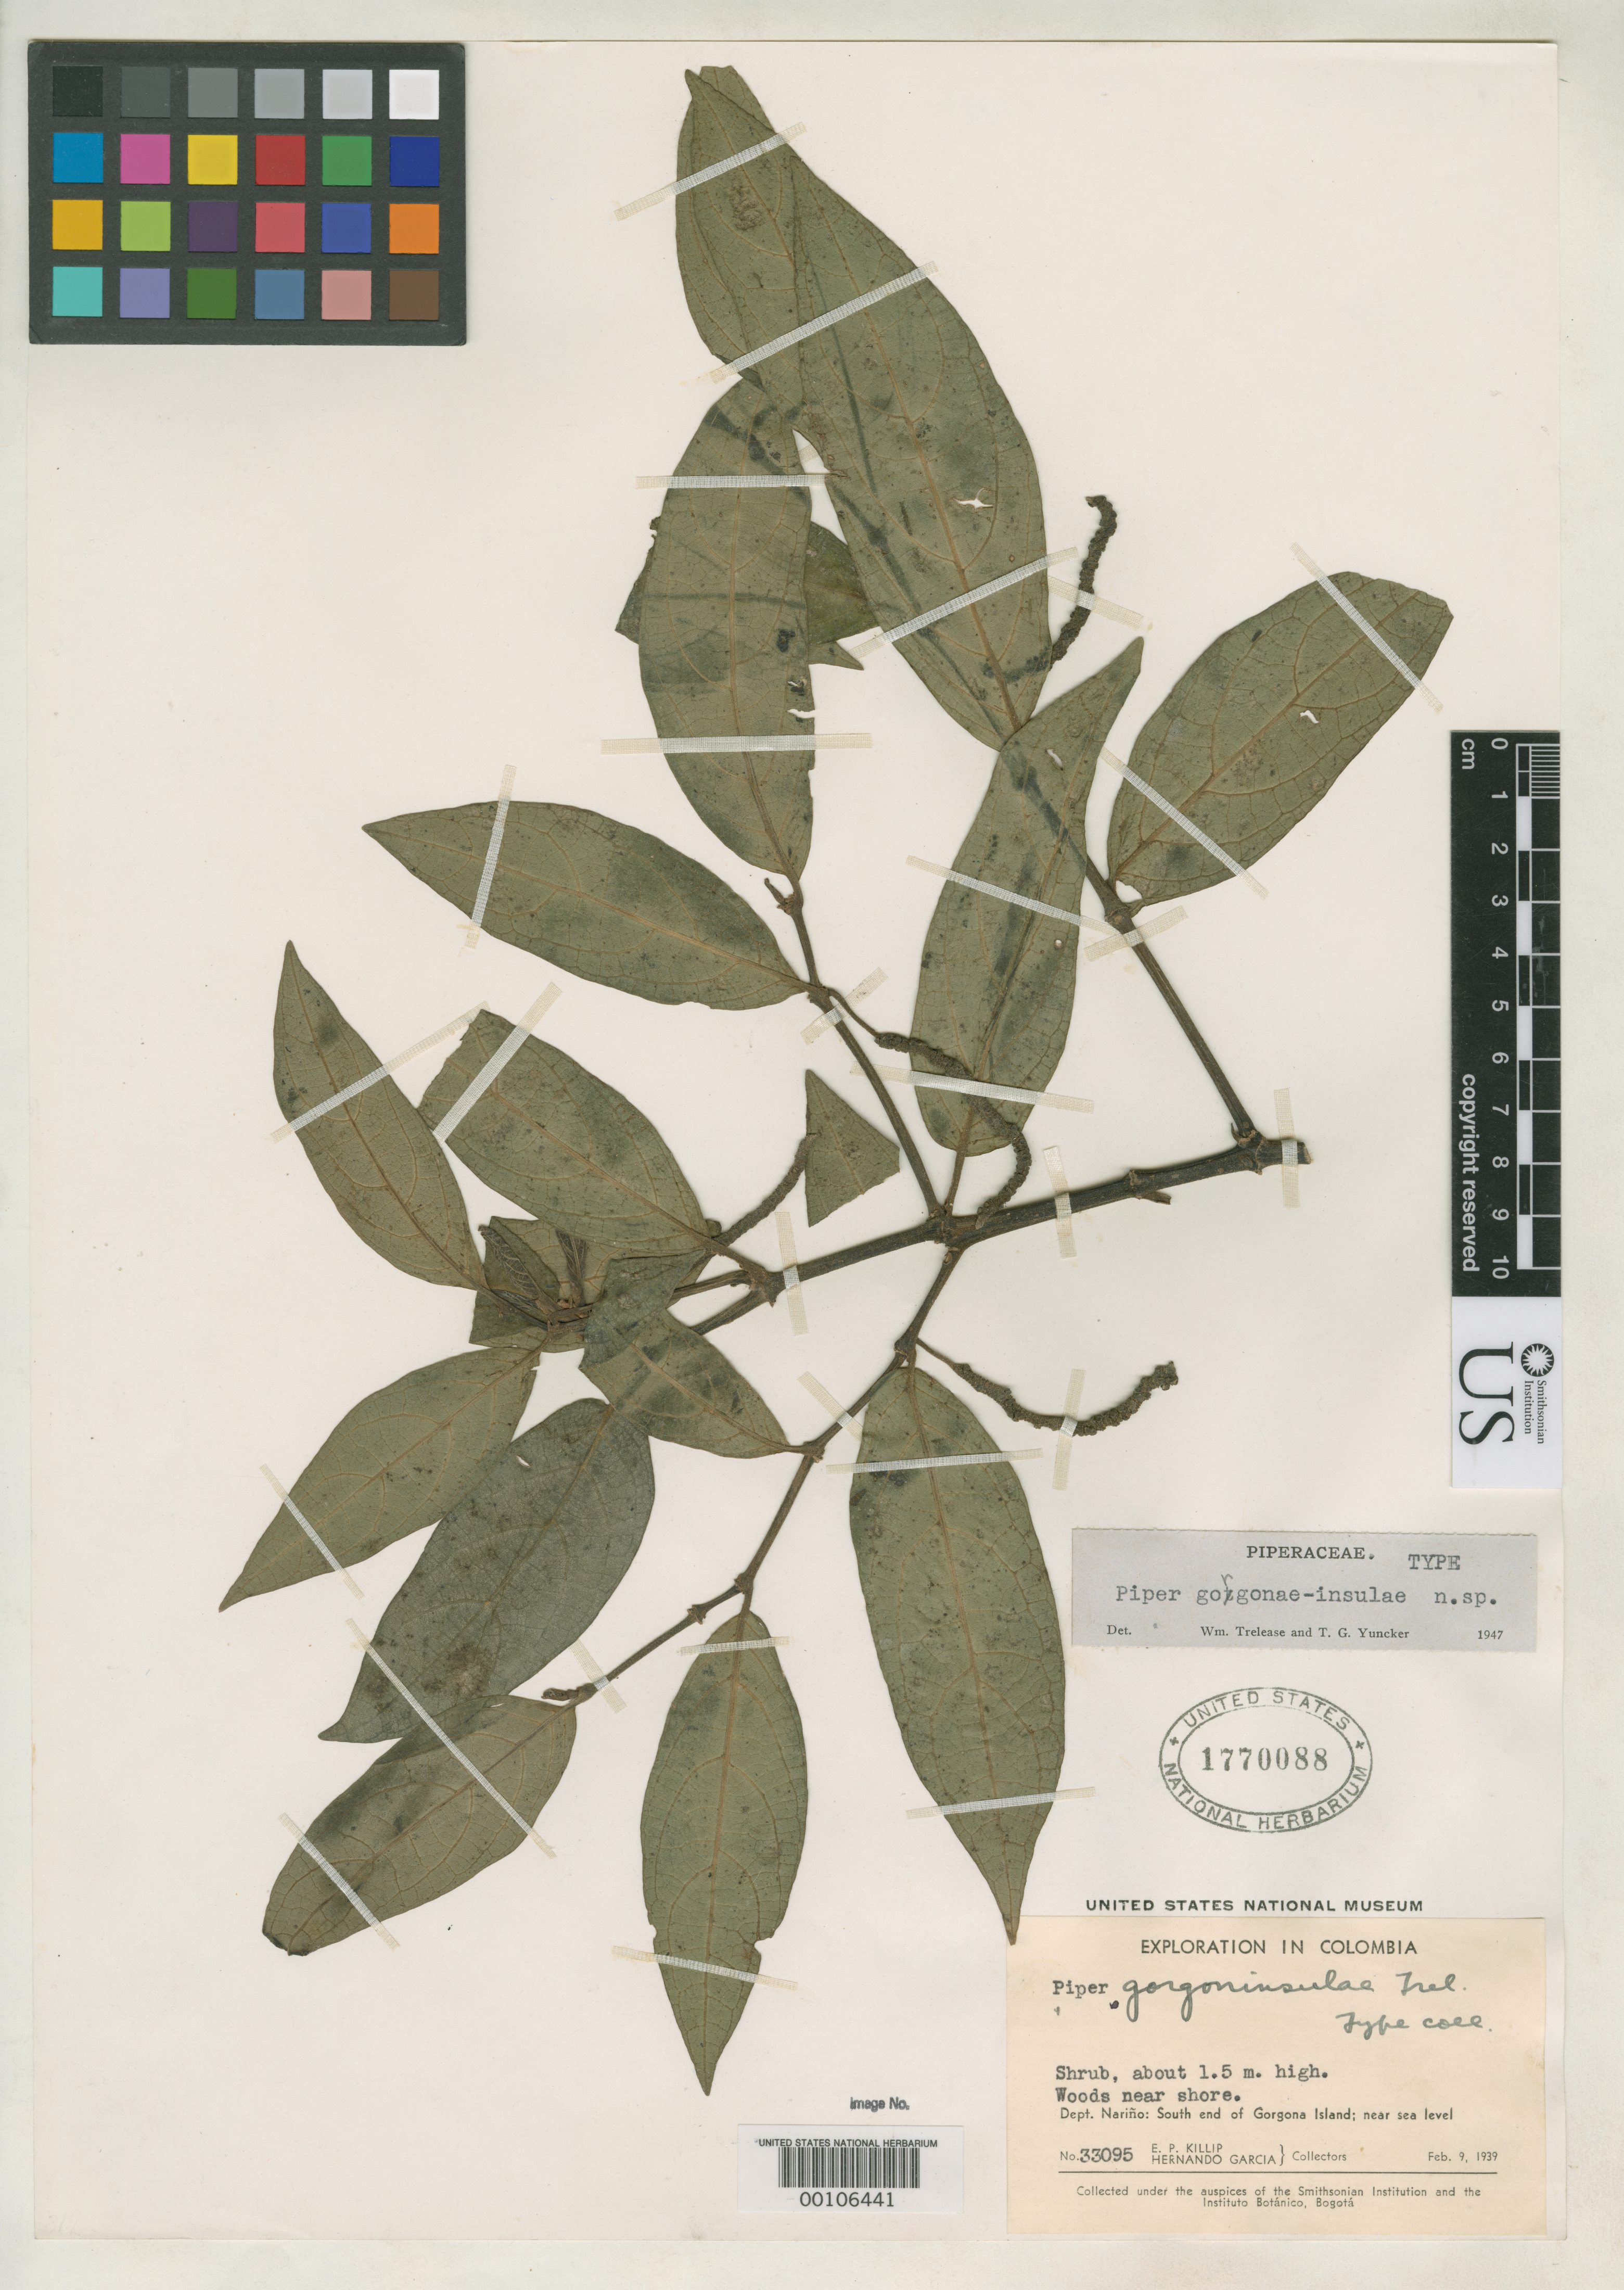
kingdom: Plantae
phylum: Tracheophyta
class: Magnoliopsida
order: Piperales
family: Piperaceae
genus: Piper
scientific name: Piper gorgonae-insulae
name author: Trel. & Yunck.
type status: Holotype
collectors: E. P. Killip & H. García Barriga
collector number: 33095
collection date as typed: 09 Feb 1939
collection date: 1939-02-09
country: Colombia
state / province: Nariño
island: Gorgona Island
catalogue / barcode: US 1770088